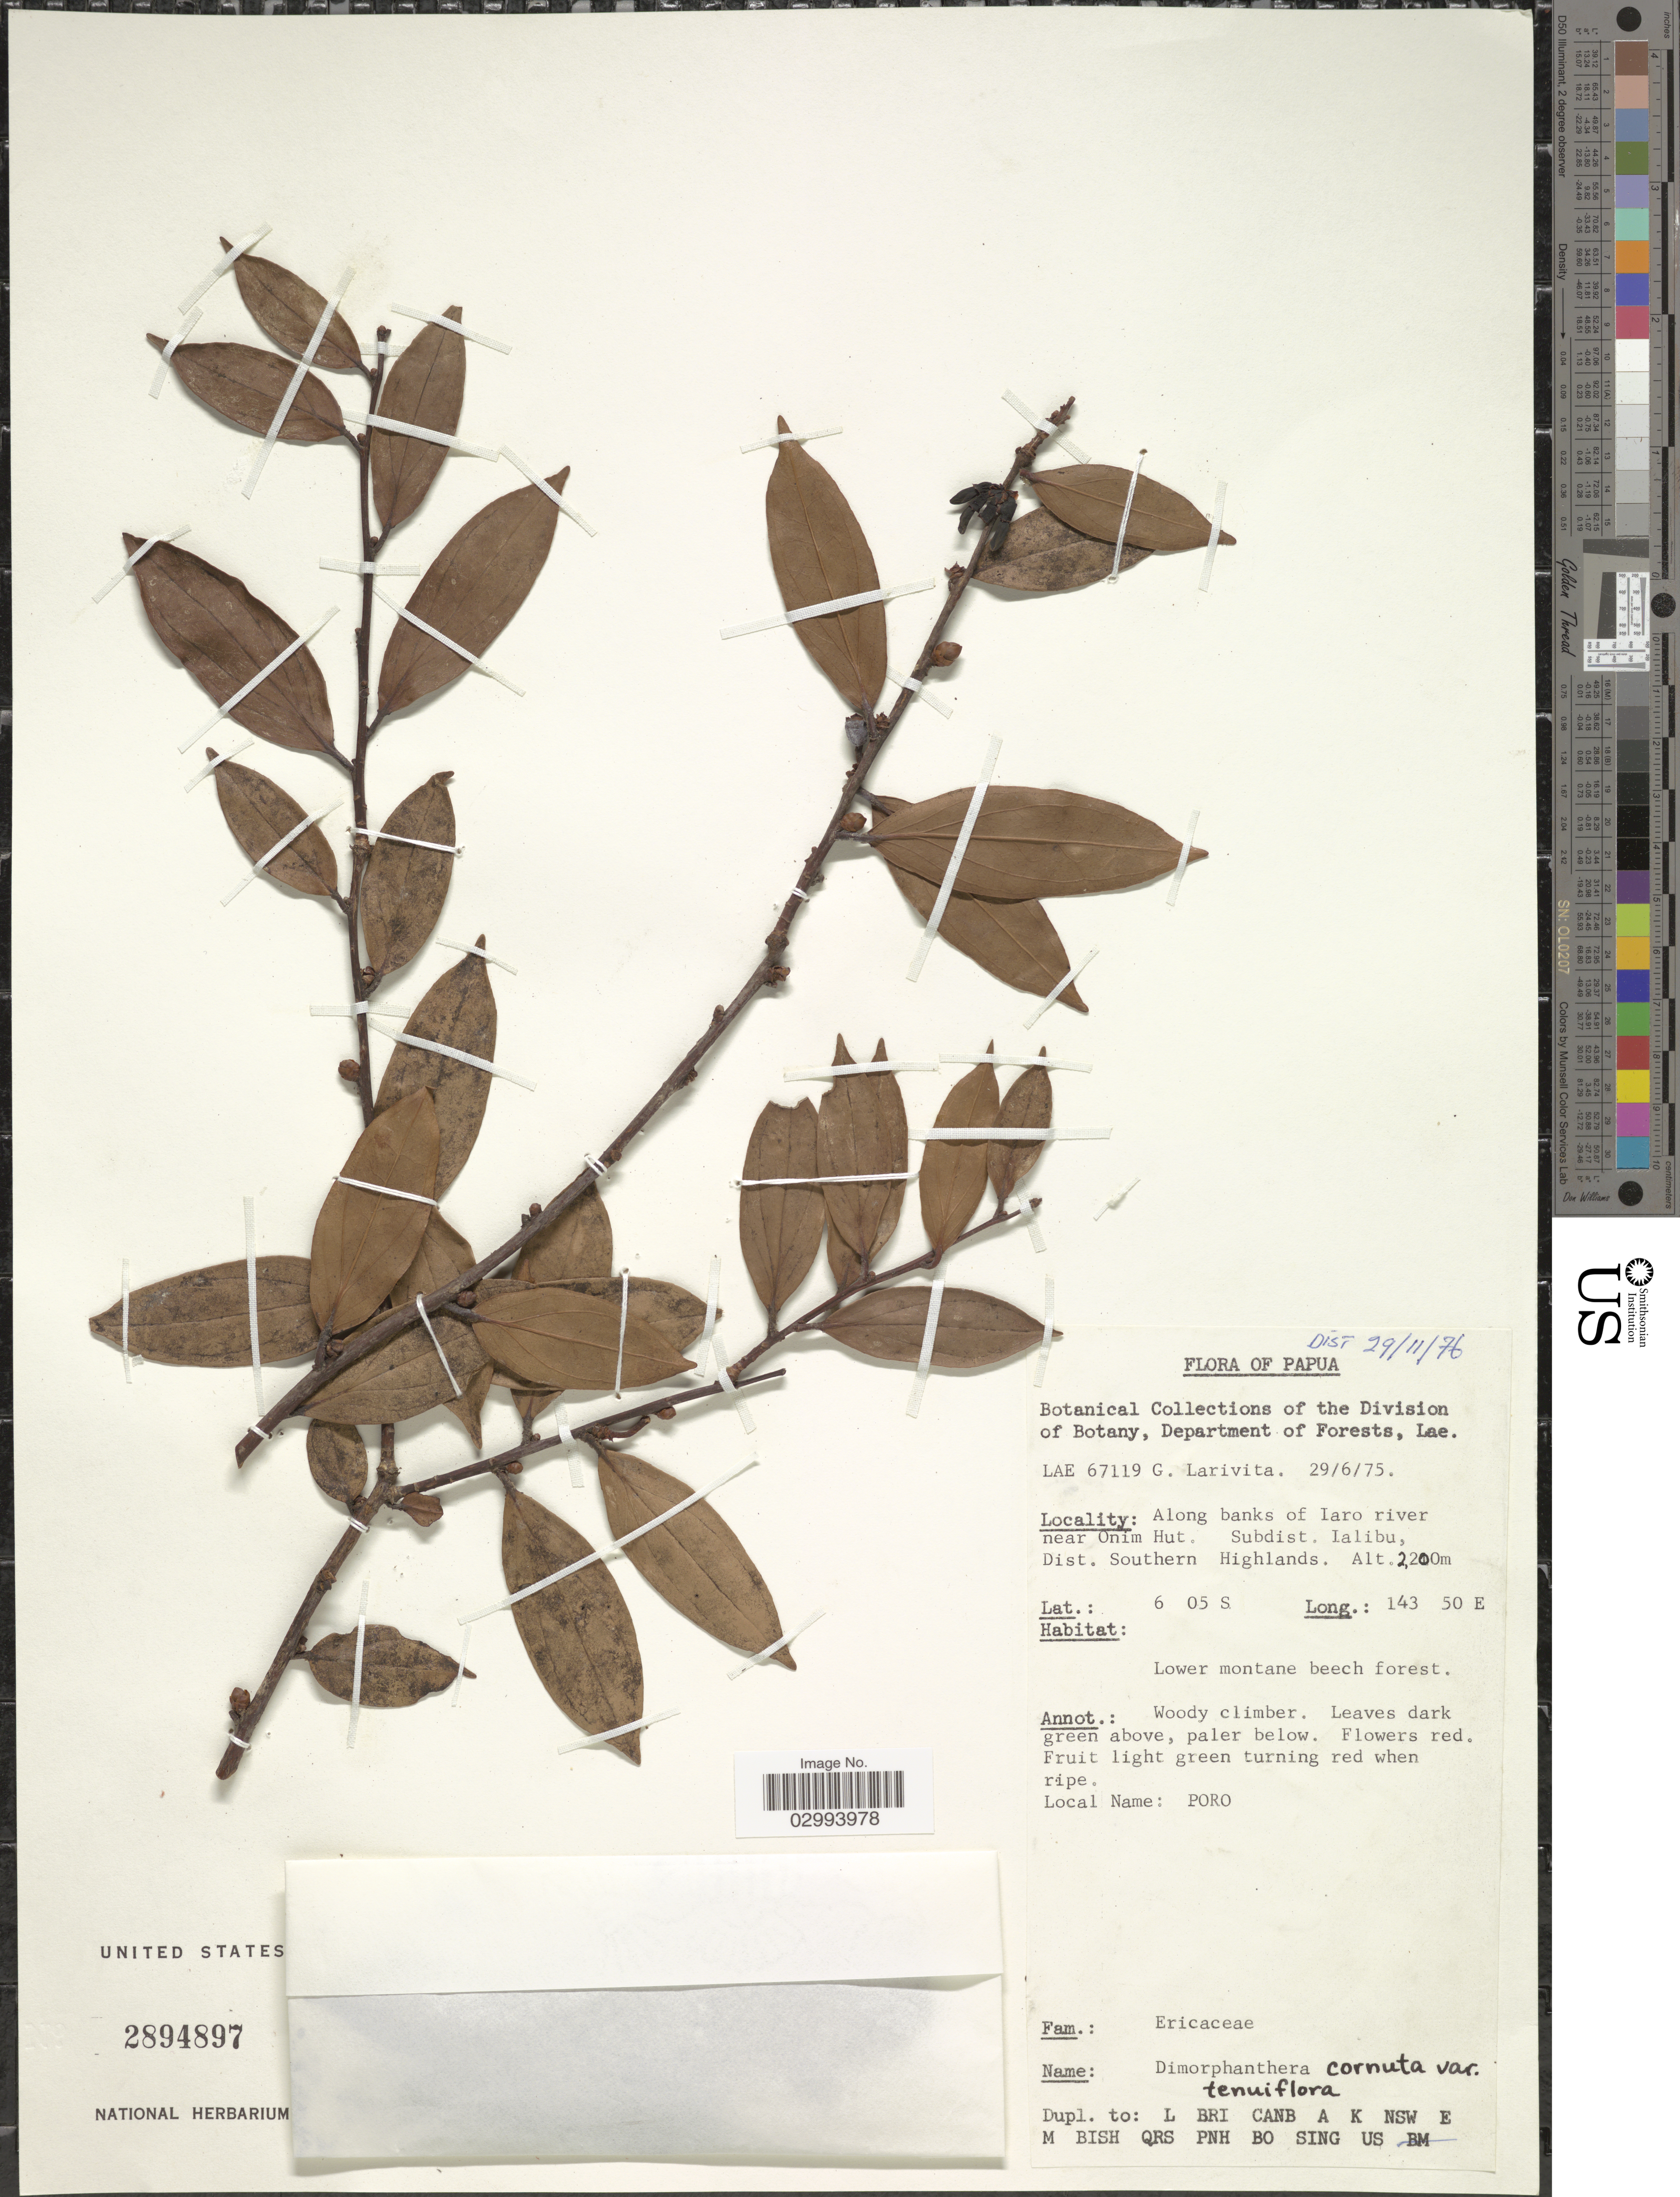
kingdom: Plantae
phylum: Tracheophyta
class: Magnoliopsida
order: Ericales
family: Ericaceae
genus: Dimorphanthera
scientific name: Dimorphanthera cornuta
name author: J.J. Sm.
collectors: G. Larivita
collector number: LAE 67119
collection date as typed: Transcribed d/m/y: 29/6/75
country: Papua New Guinea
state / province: Southern Highlands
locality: Papua. Along banks of Iaro river near Onim Hut. Subdist. Ialibu, Dist. Southern Highlands.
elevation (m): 2200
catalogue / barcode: US 2894897